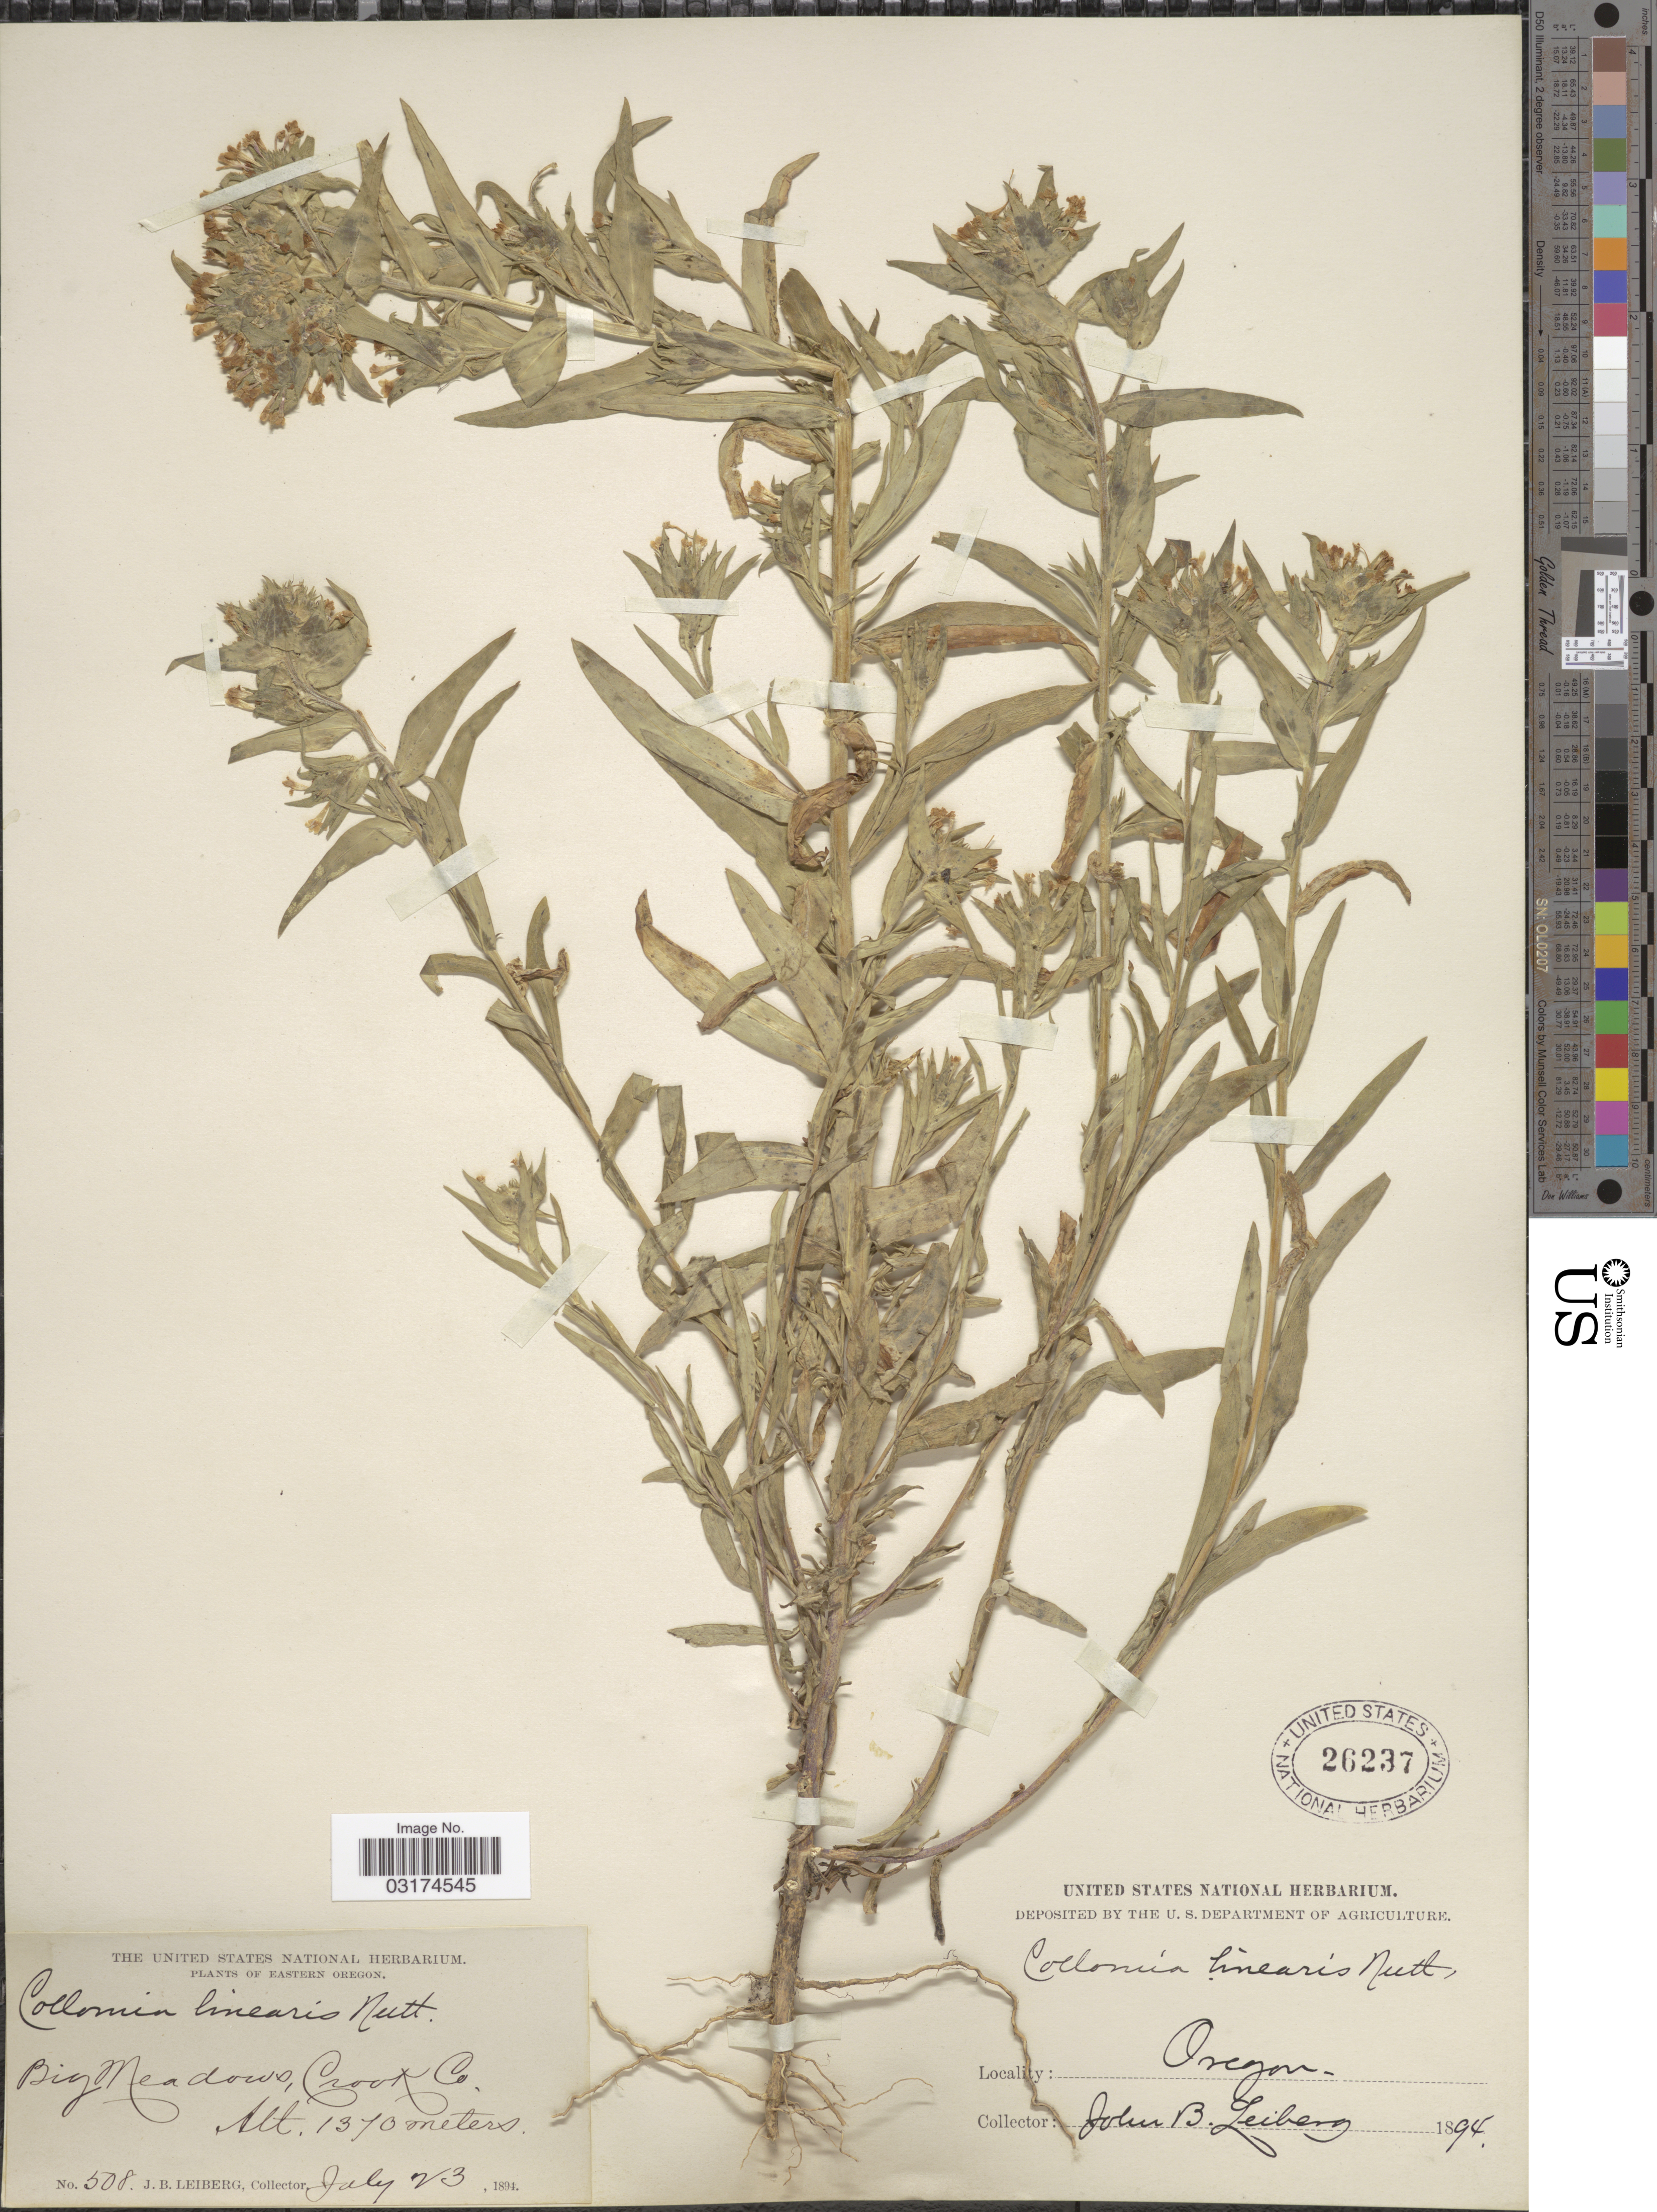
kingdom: Plantae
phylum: Tracheophyta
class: Magnoliopsida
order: Ericales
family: Polemoniaceae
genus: Collomia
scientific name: Collomia linearis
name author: Nutt.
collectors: J. B. Leiberg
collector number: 508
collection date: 1894-07-23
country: United States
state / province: Oregon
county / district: Crook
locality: Big Meadows, Crook Co. Eastern Oregon.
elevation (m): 1370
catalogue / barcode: US 26237